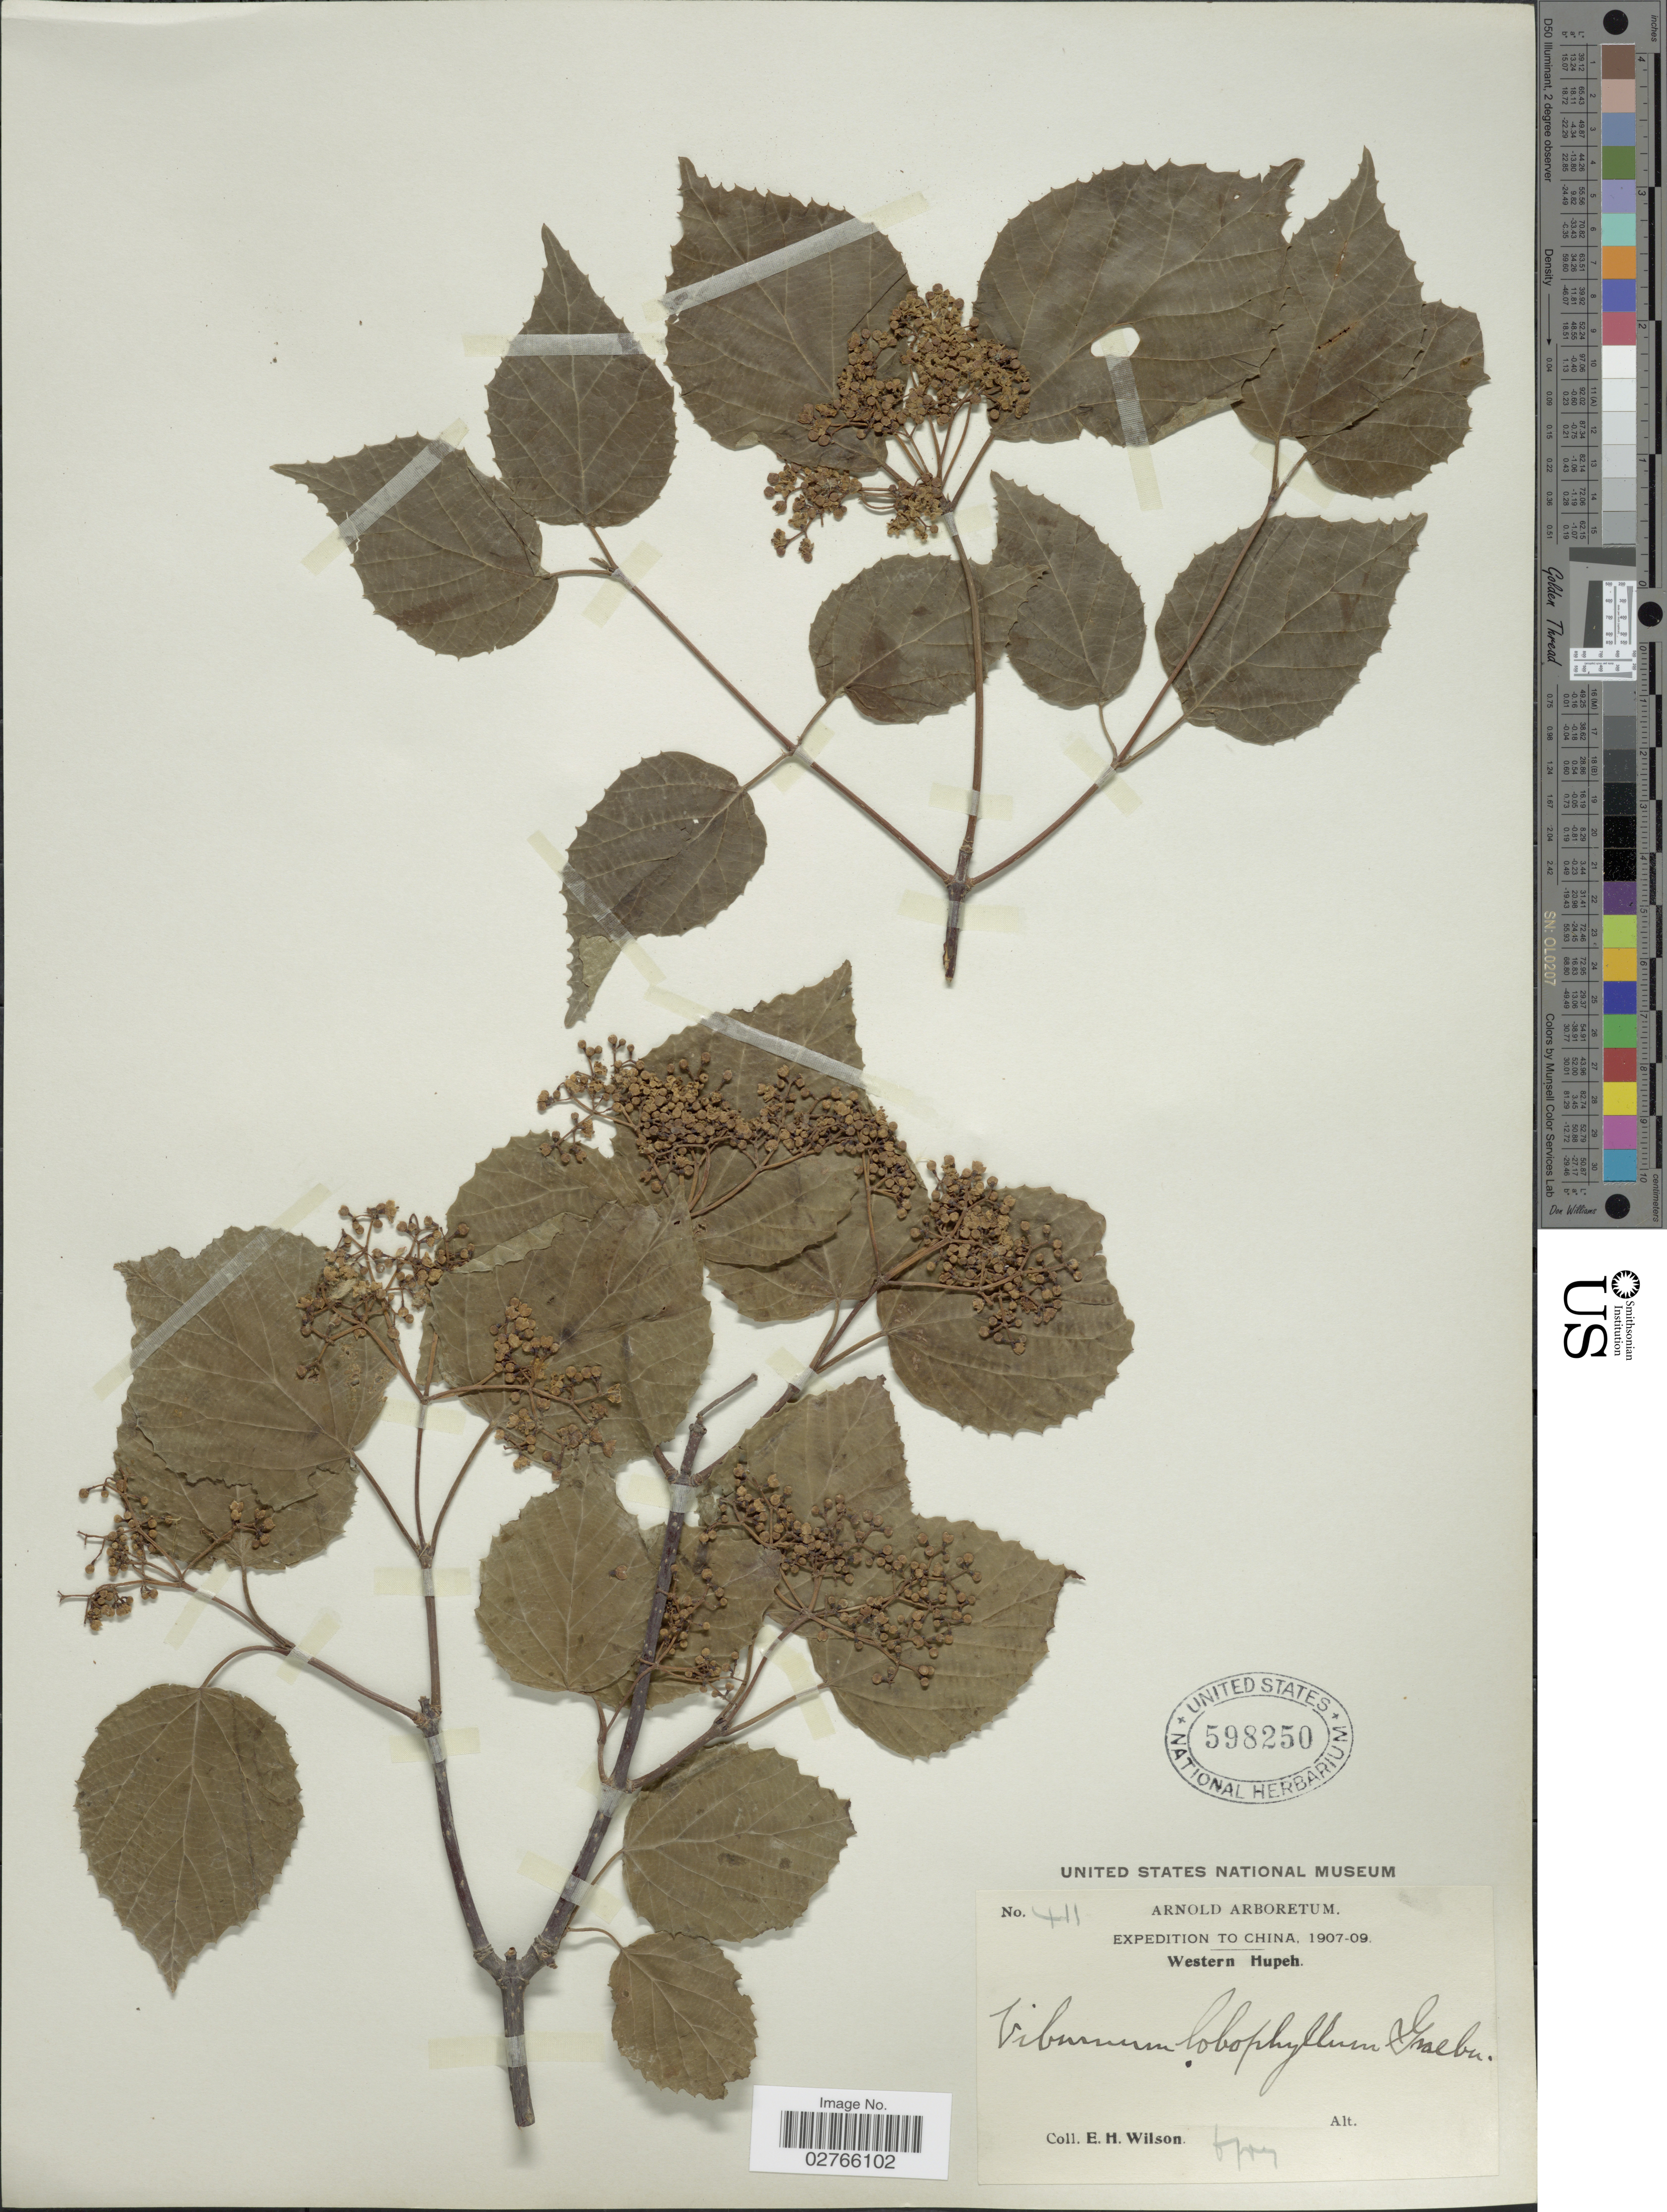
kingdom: Plantae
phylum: Tracheophyta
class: Magnoliopsida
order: Dipsacales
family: Viburnaceae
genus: Viburnum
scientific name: Viburnum lobophyllum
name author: Graebn.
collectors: E. Wilson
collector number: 411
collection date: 1907-06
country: China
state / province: Hubei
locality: Western Hupeh.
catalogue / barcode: US 598250